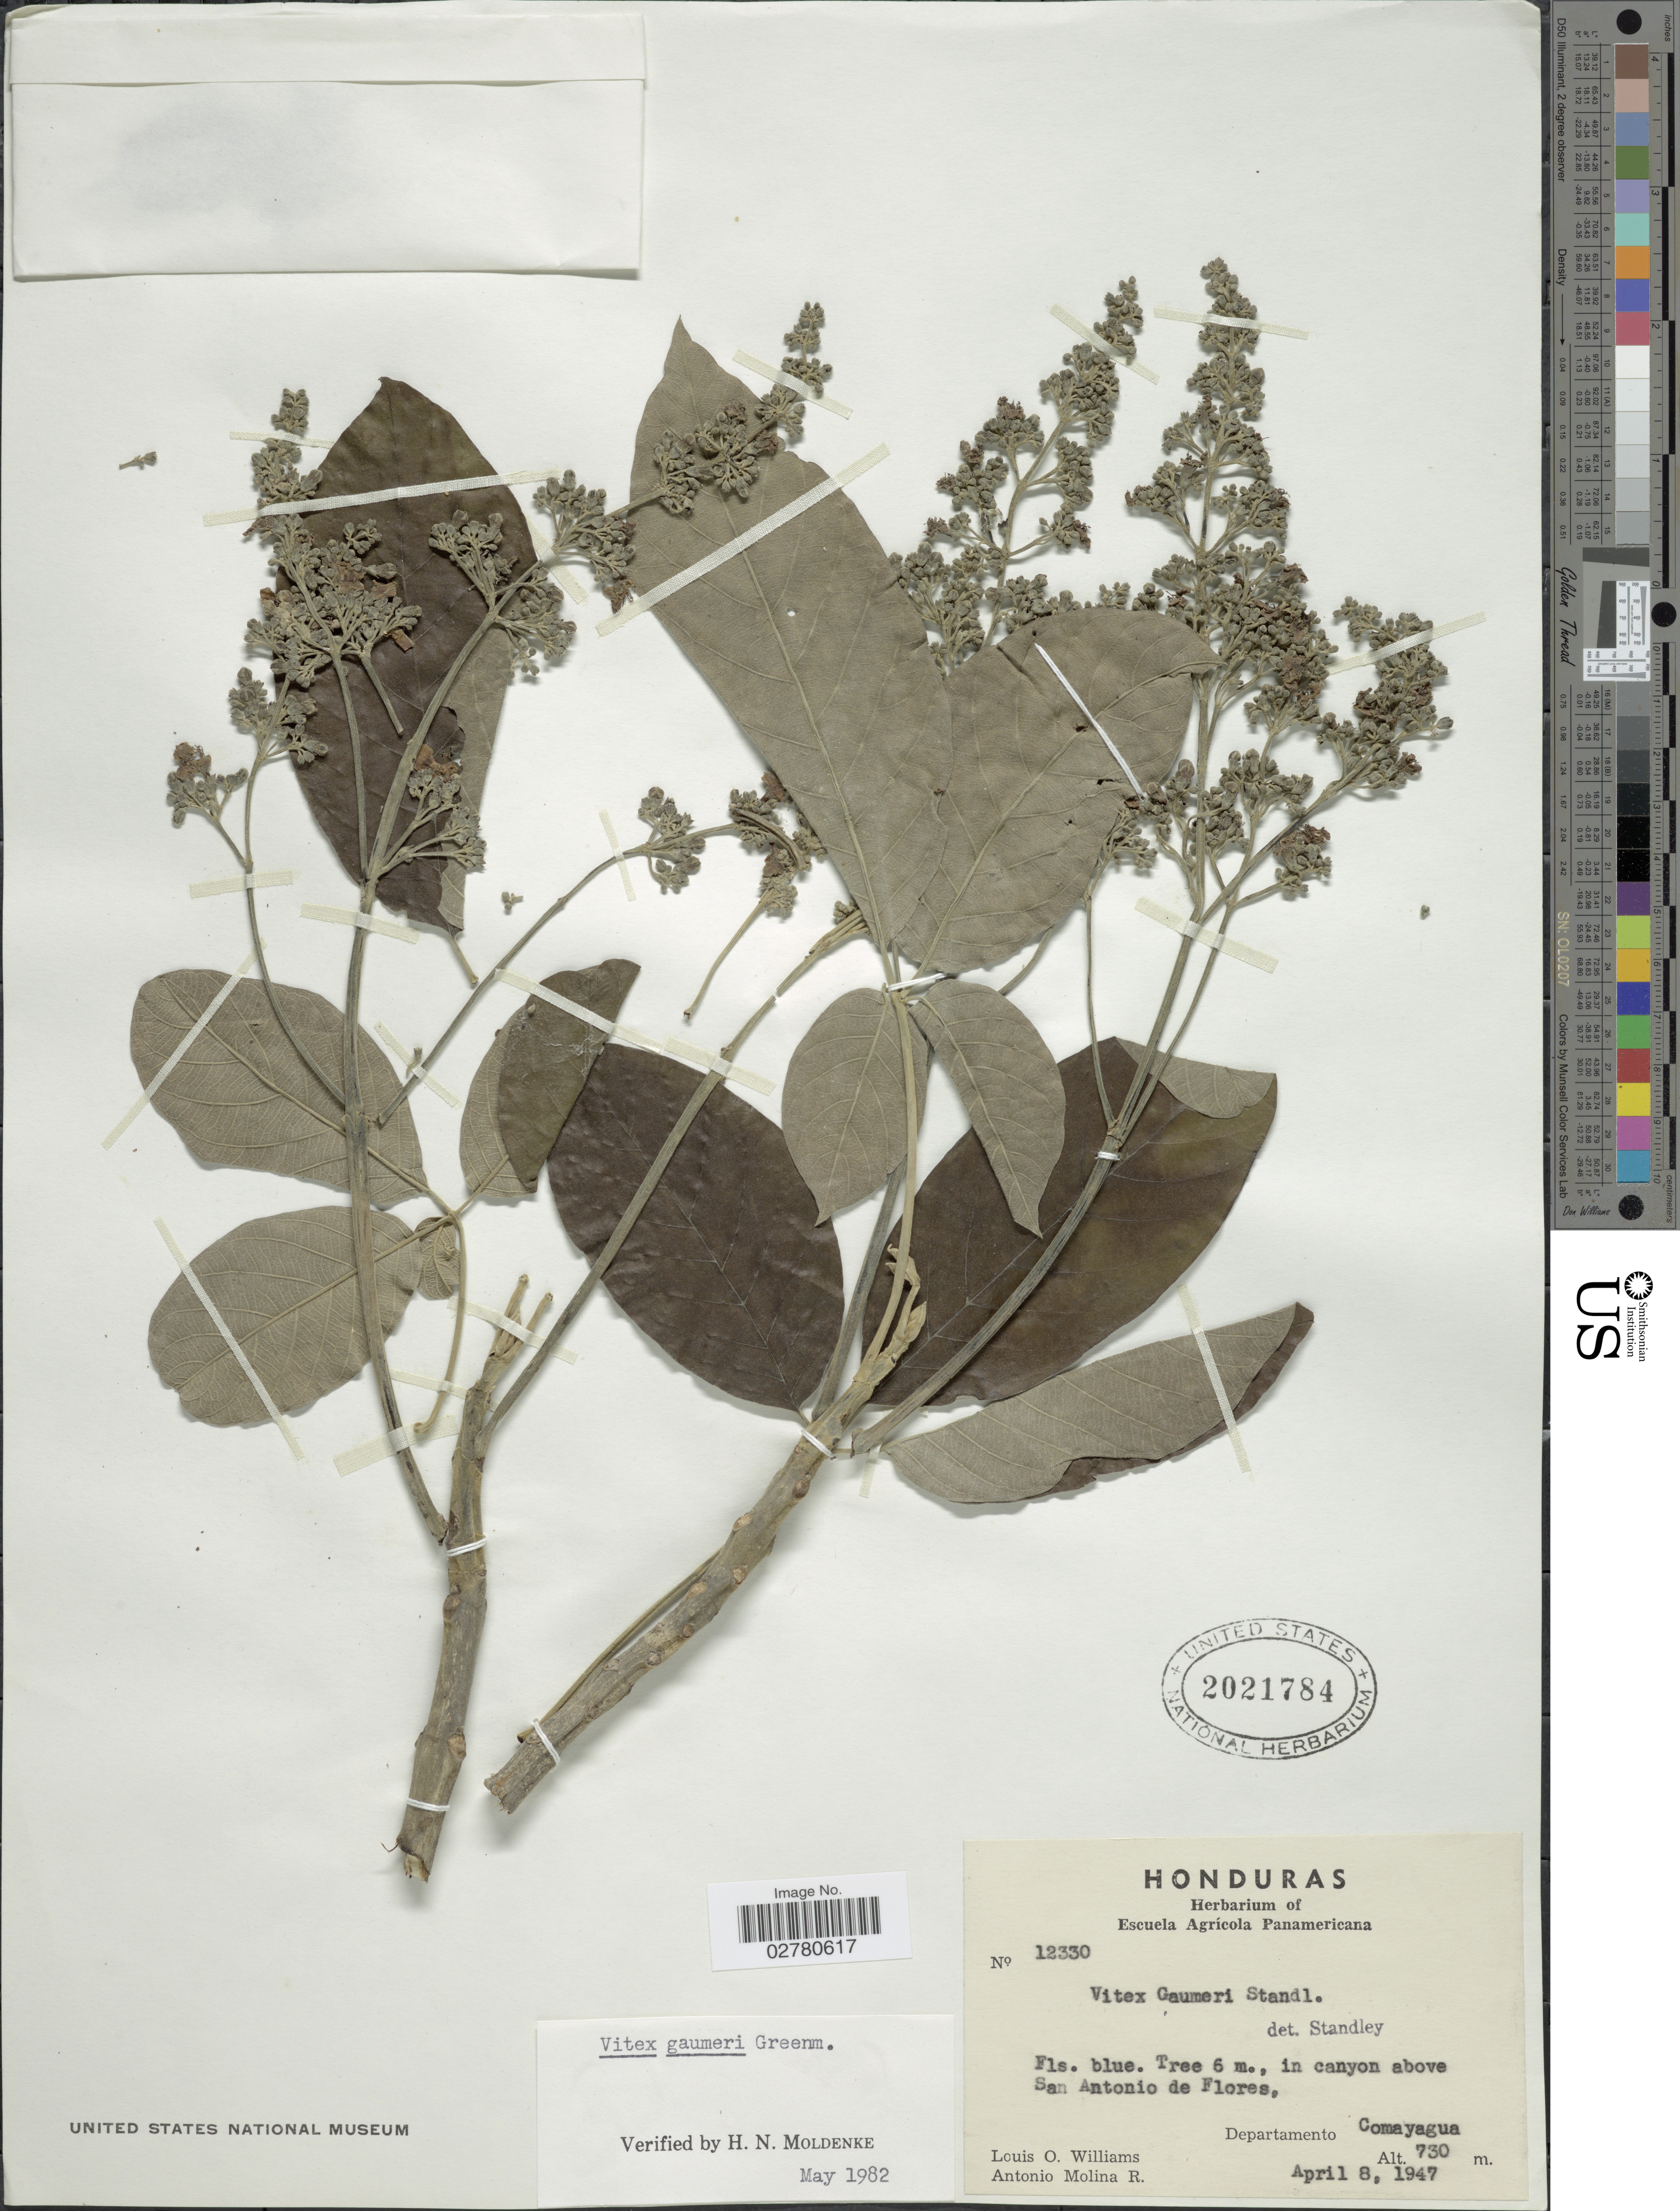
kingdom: Plantae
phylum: Tracheophyta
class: Magnoliopsida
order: Lamiales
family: Lamiaceae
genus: Vitex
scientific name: Vitex gaumeri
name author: Greenm.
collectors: L. O. Williams & A. Molina R.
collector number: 12330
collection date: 1947-04-08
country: Honduras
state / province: Comayagua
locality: In canyon above San Antonio de Flores. Departamento Comayagua.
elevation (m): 730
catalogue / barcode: US 2021784